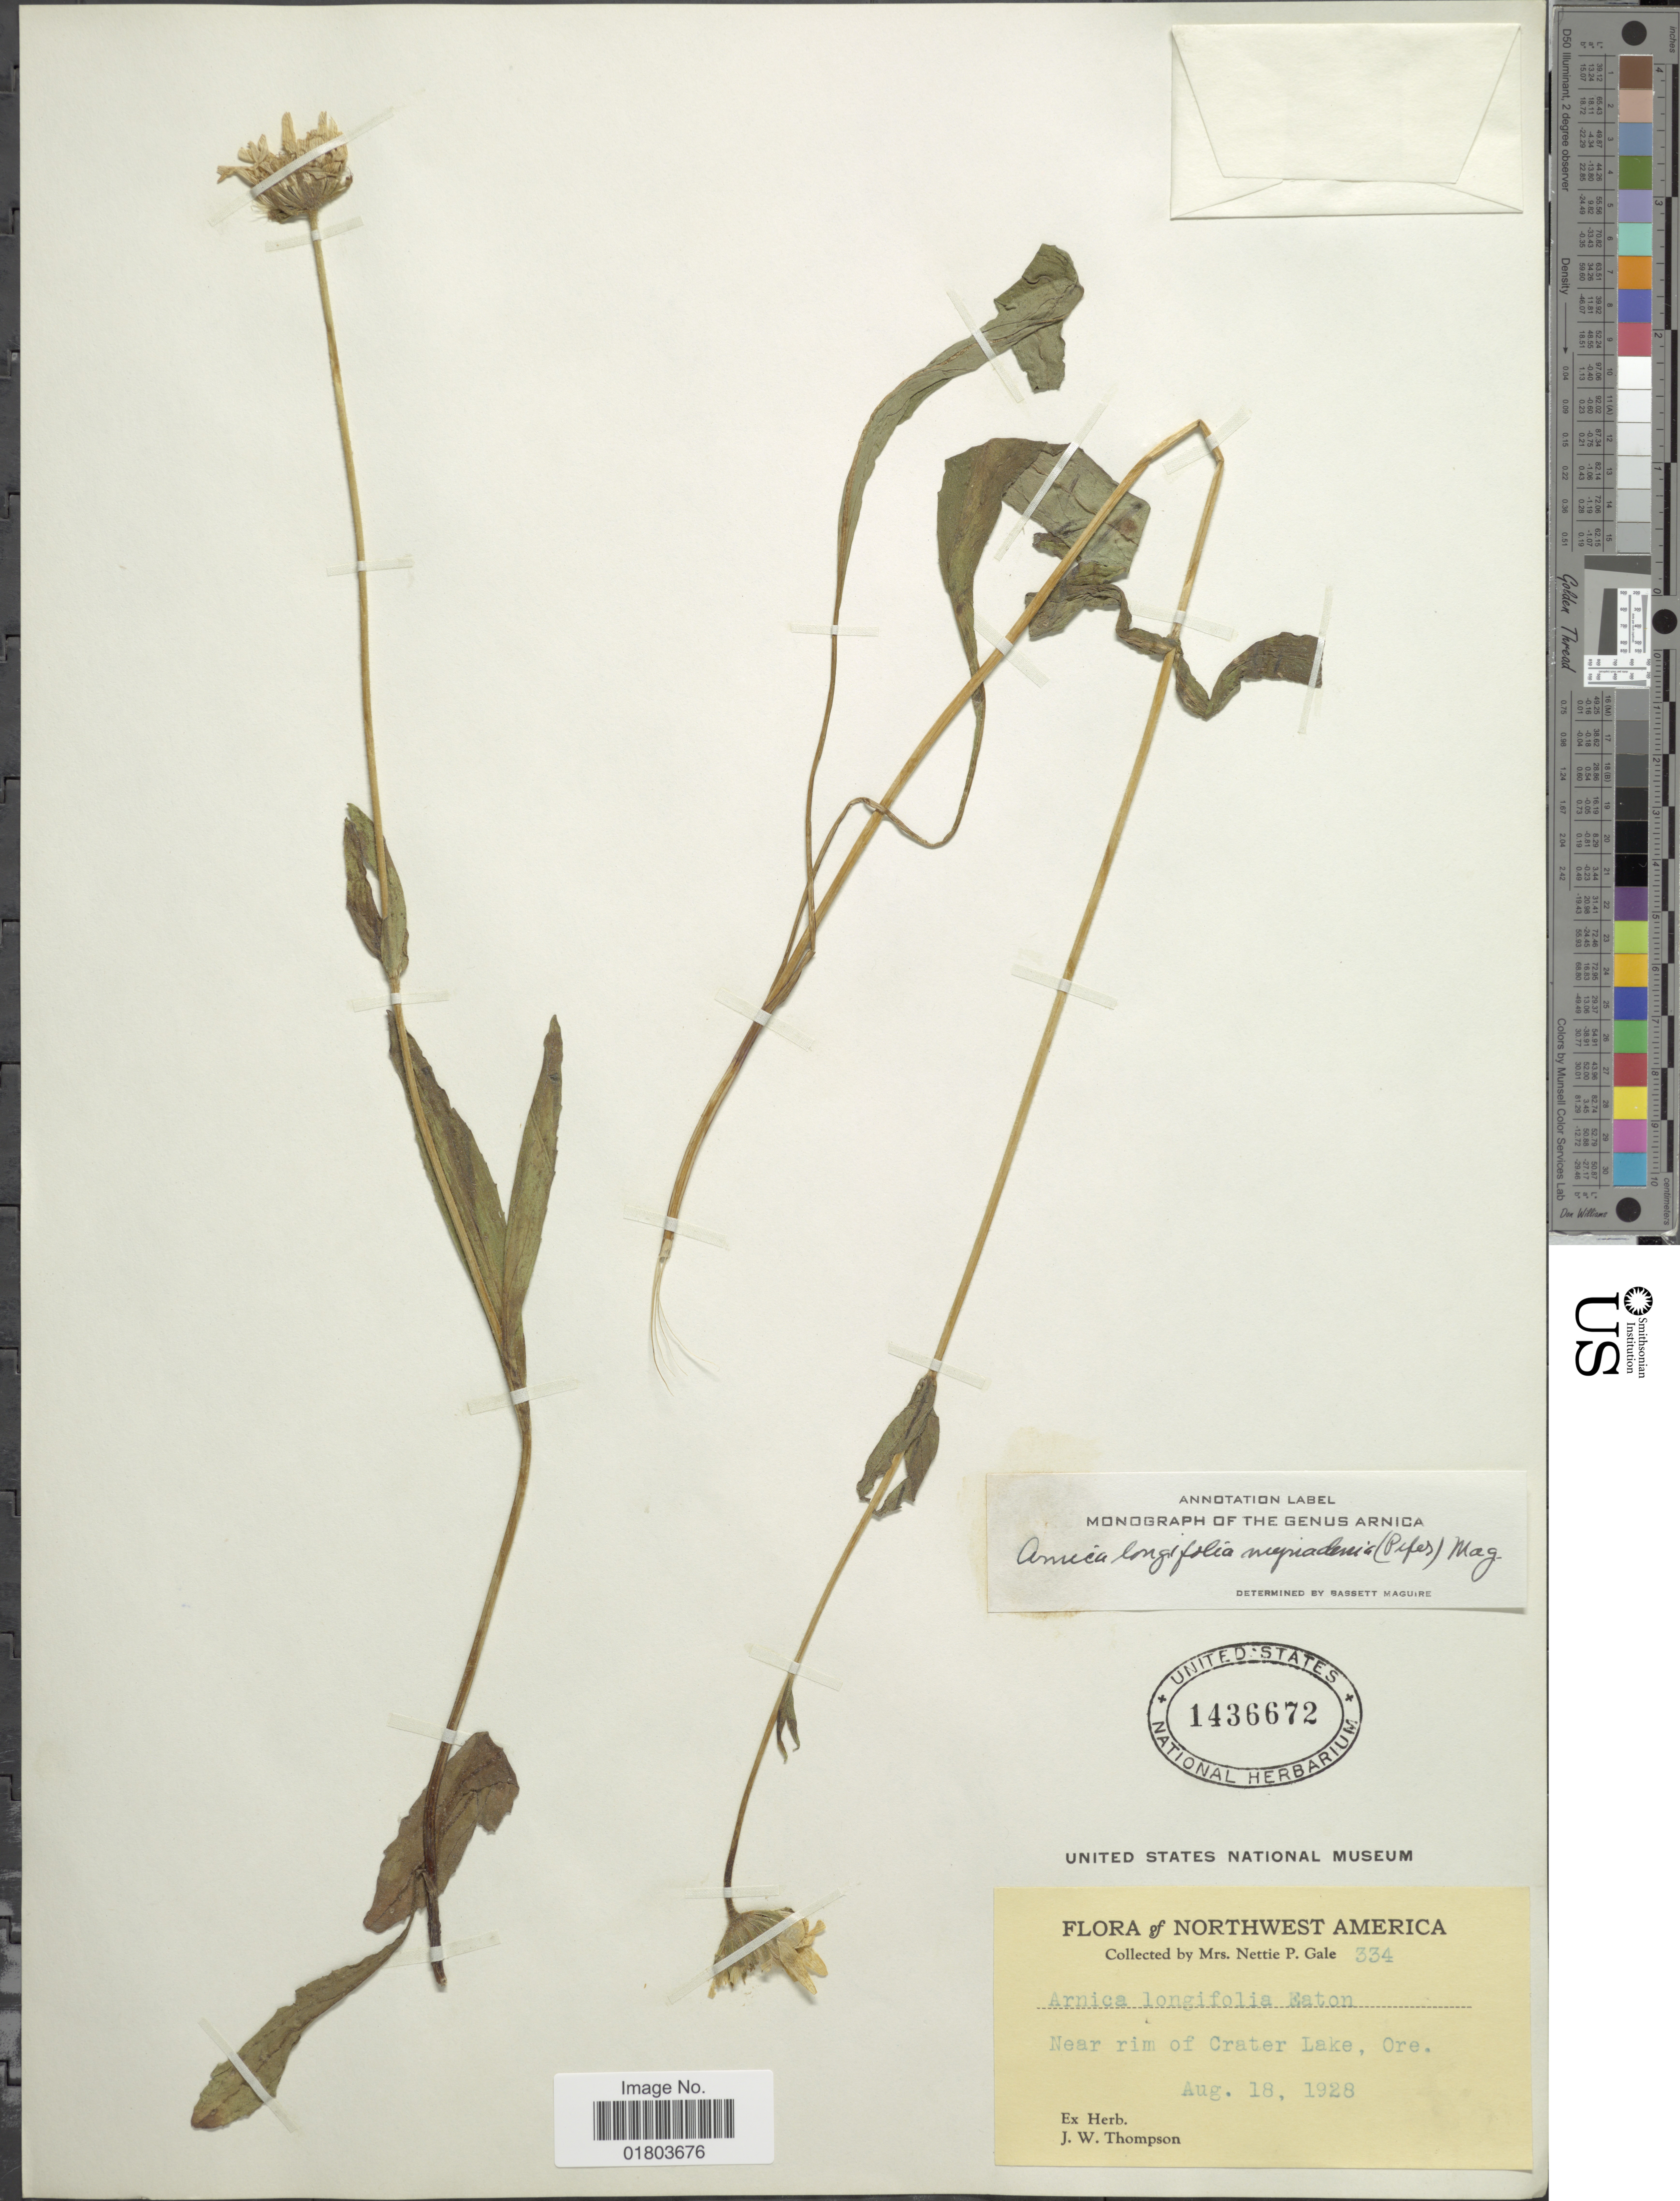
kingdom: Plantae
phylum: Tracheophyta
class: Magnoliopsida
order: Asterales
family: Asteraceae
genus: Arnica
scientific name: Arnica longifolia subsp. myriadenia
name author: (Piper) Maguire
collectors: N. Gale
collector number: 334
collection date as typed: Transcribed d/m/y: 18/8/192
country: United States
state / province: Oregon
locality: Northwest America, Near rim of Crater Lake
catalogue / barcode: US 1436672